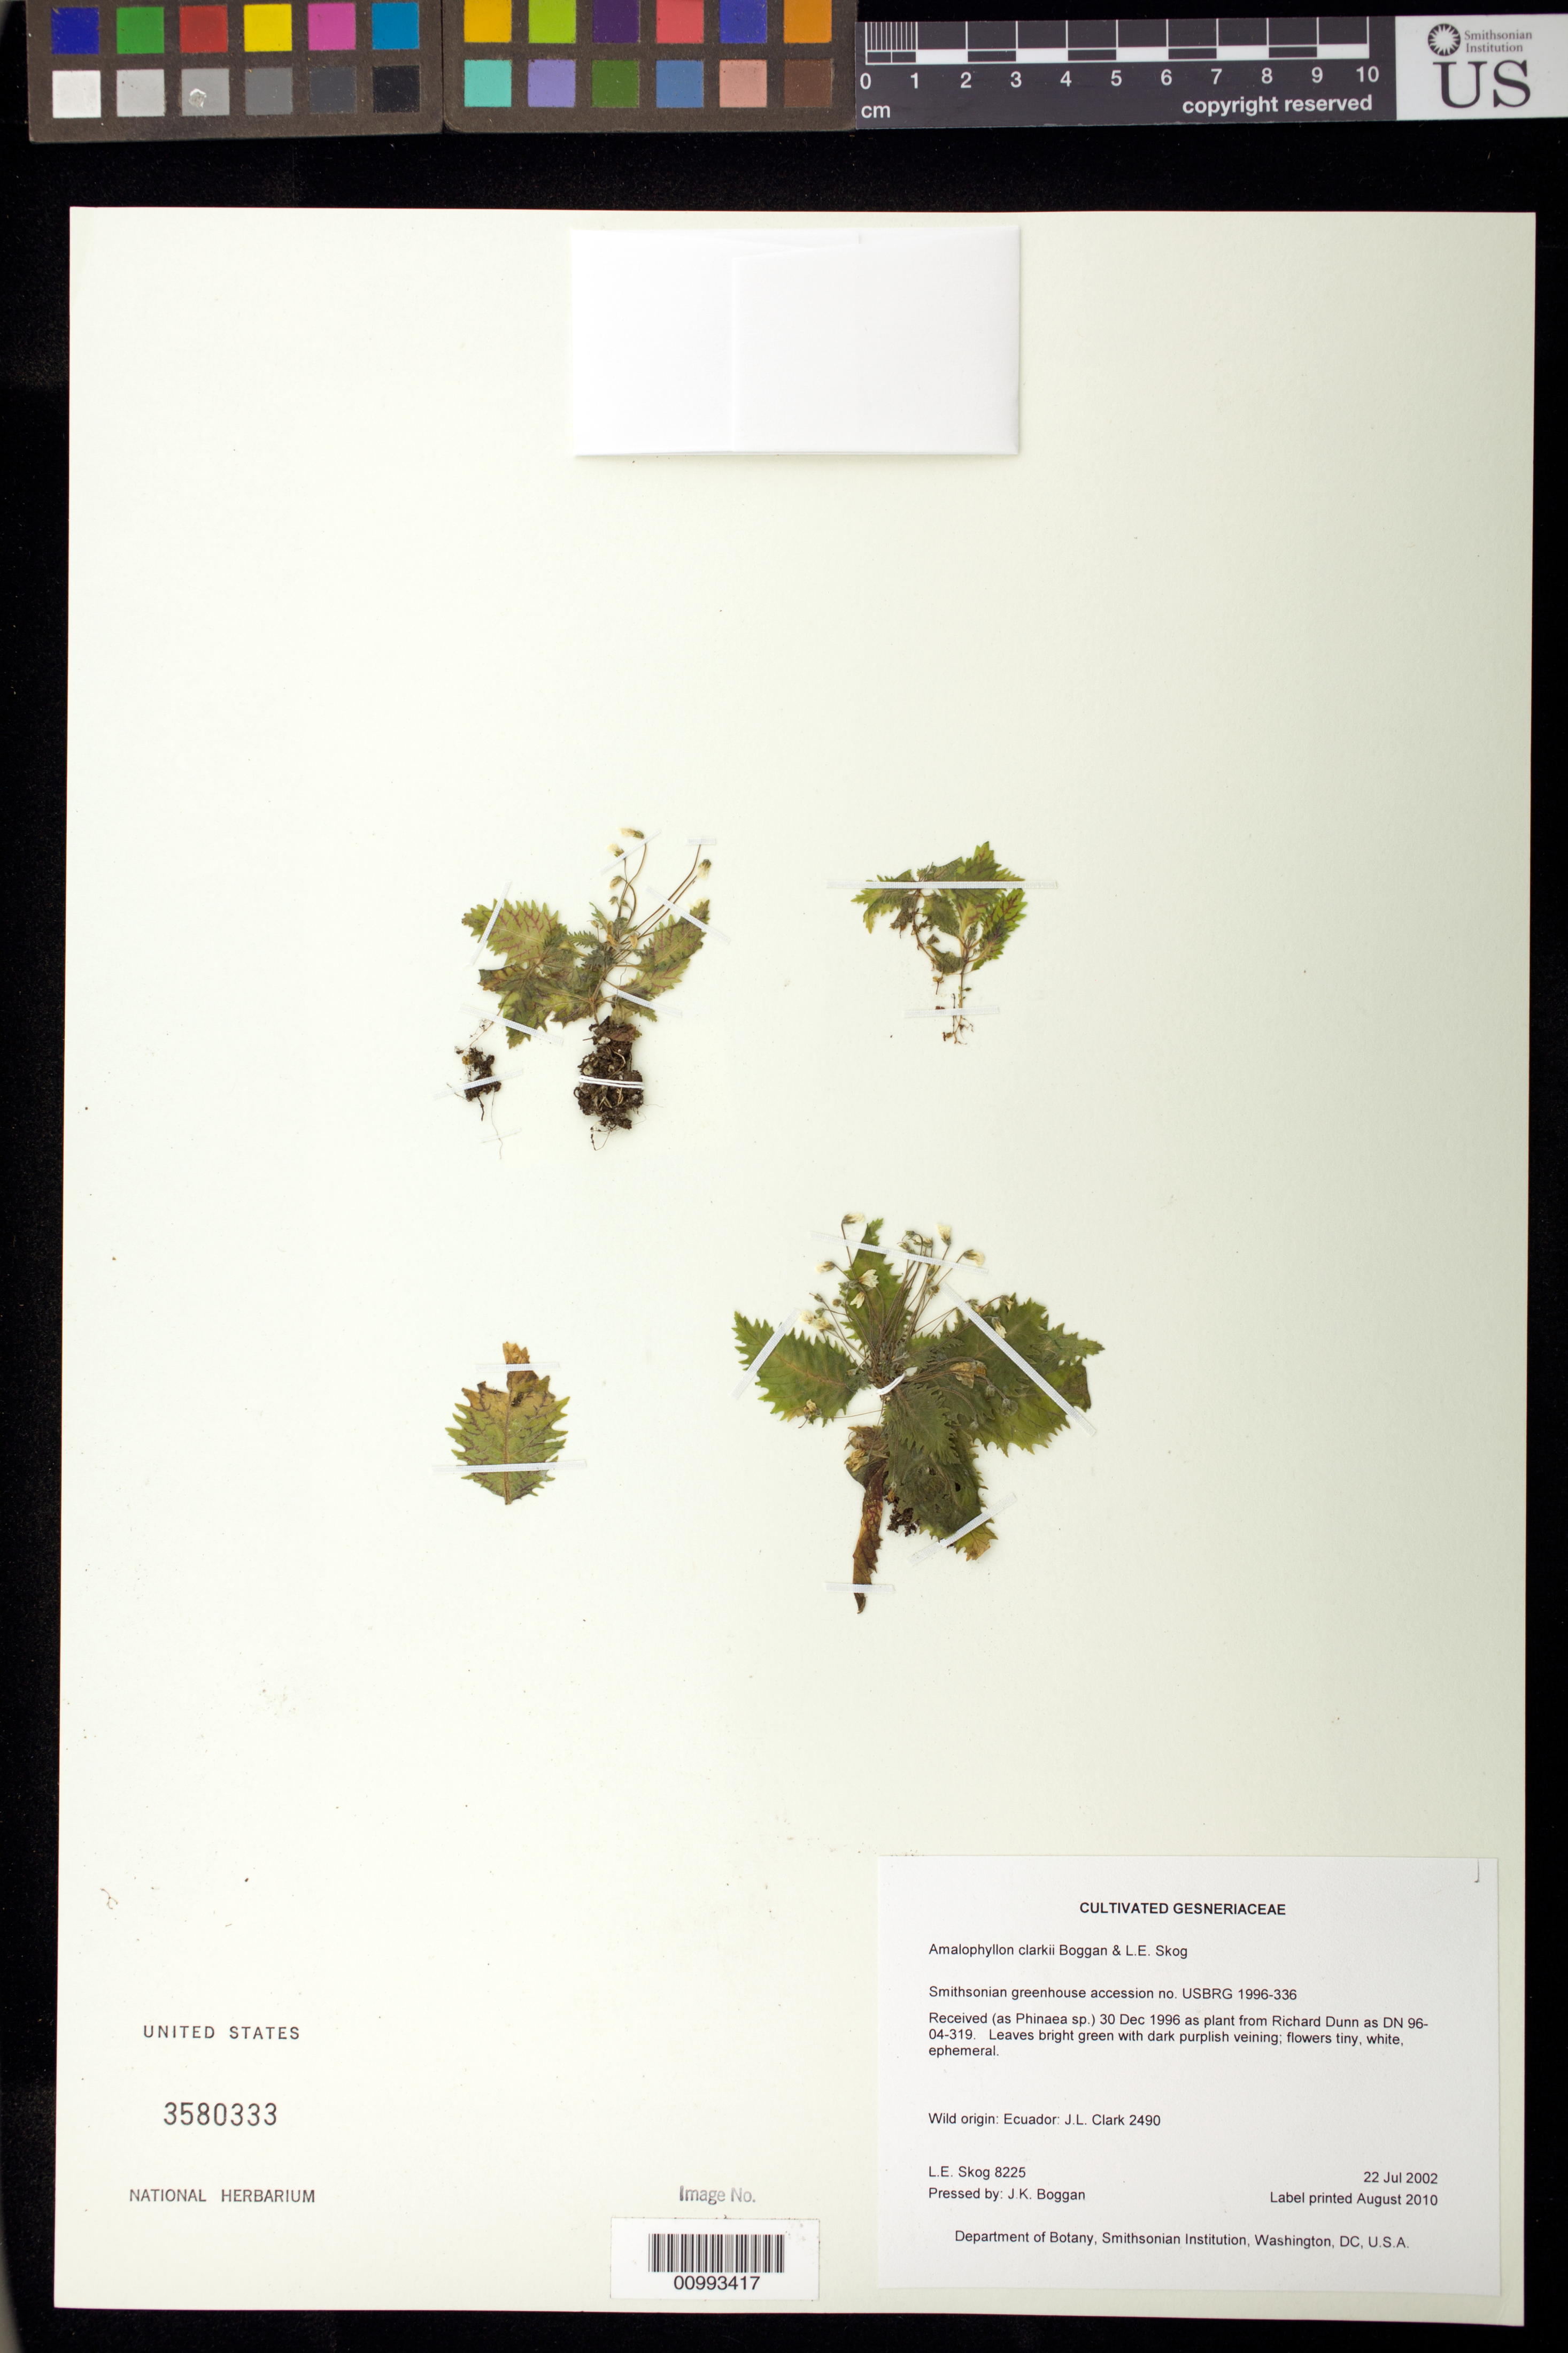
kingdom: Plantae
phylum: Tracheophyta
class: Magnoliopsida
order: Lamiales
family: Gesneriaceae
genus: Amalophyllon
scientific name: Amalophyllon clarkii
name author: Boggan & L.E. Skog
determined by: Boggan, J. K., (US), NMNH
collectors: L. E. Skog & J. K. Boggan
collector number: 8225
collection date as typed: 22 Jul 2002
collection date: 2002-07-22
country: Ecuador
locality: Department of Botany, Smithsonian Institution, Washington, DC, U.S.A.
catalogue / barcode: US 3580333